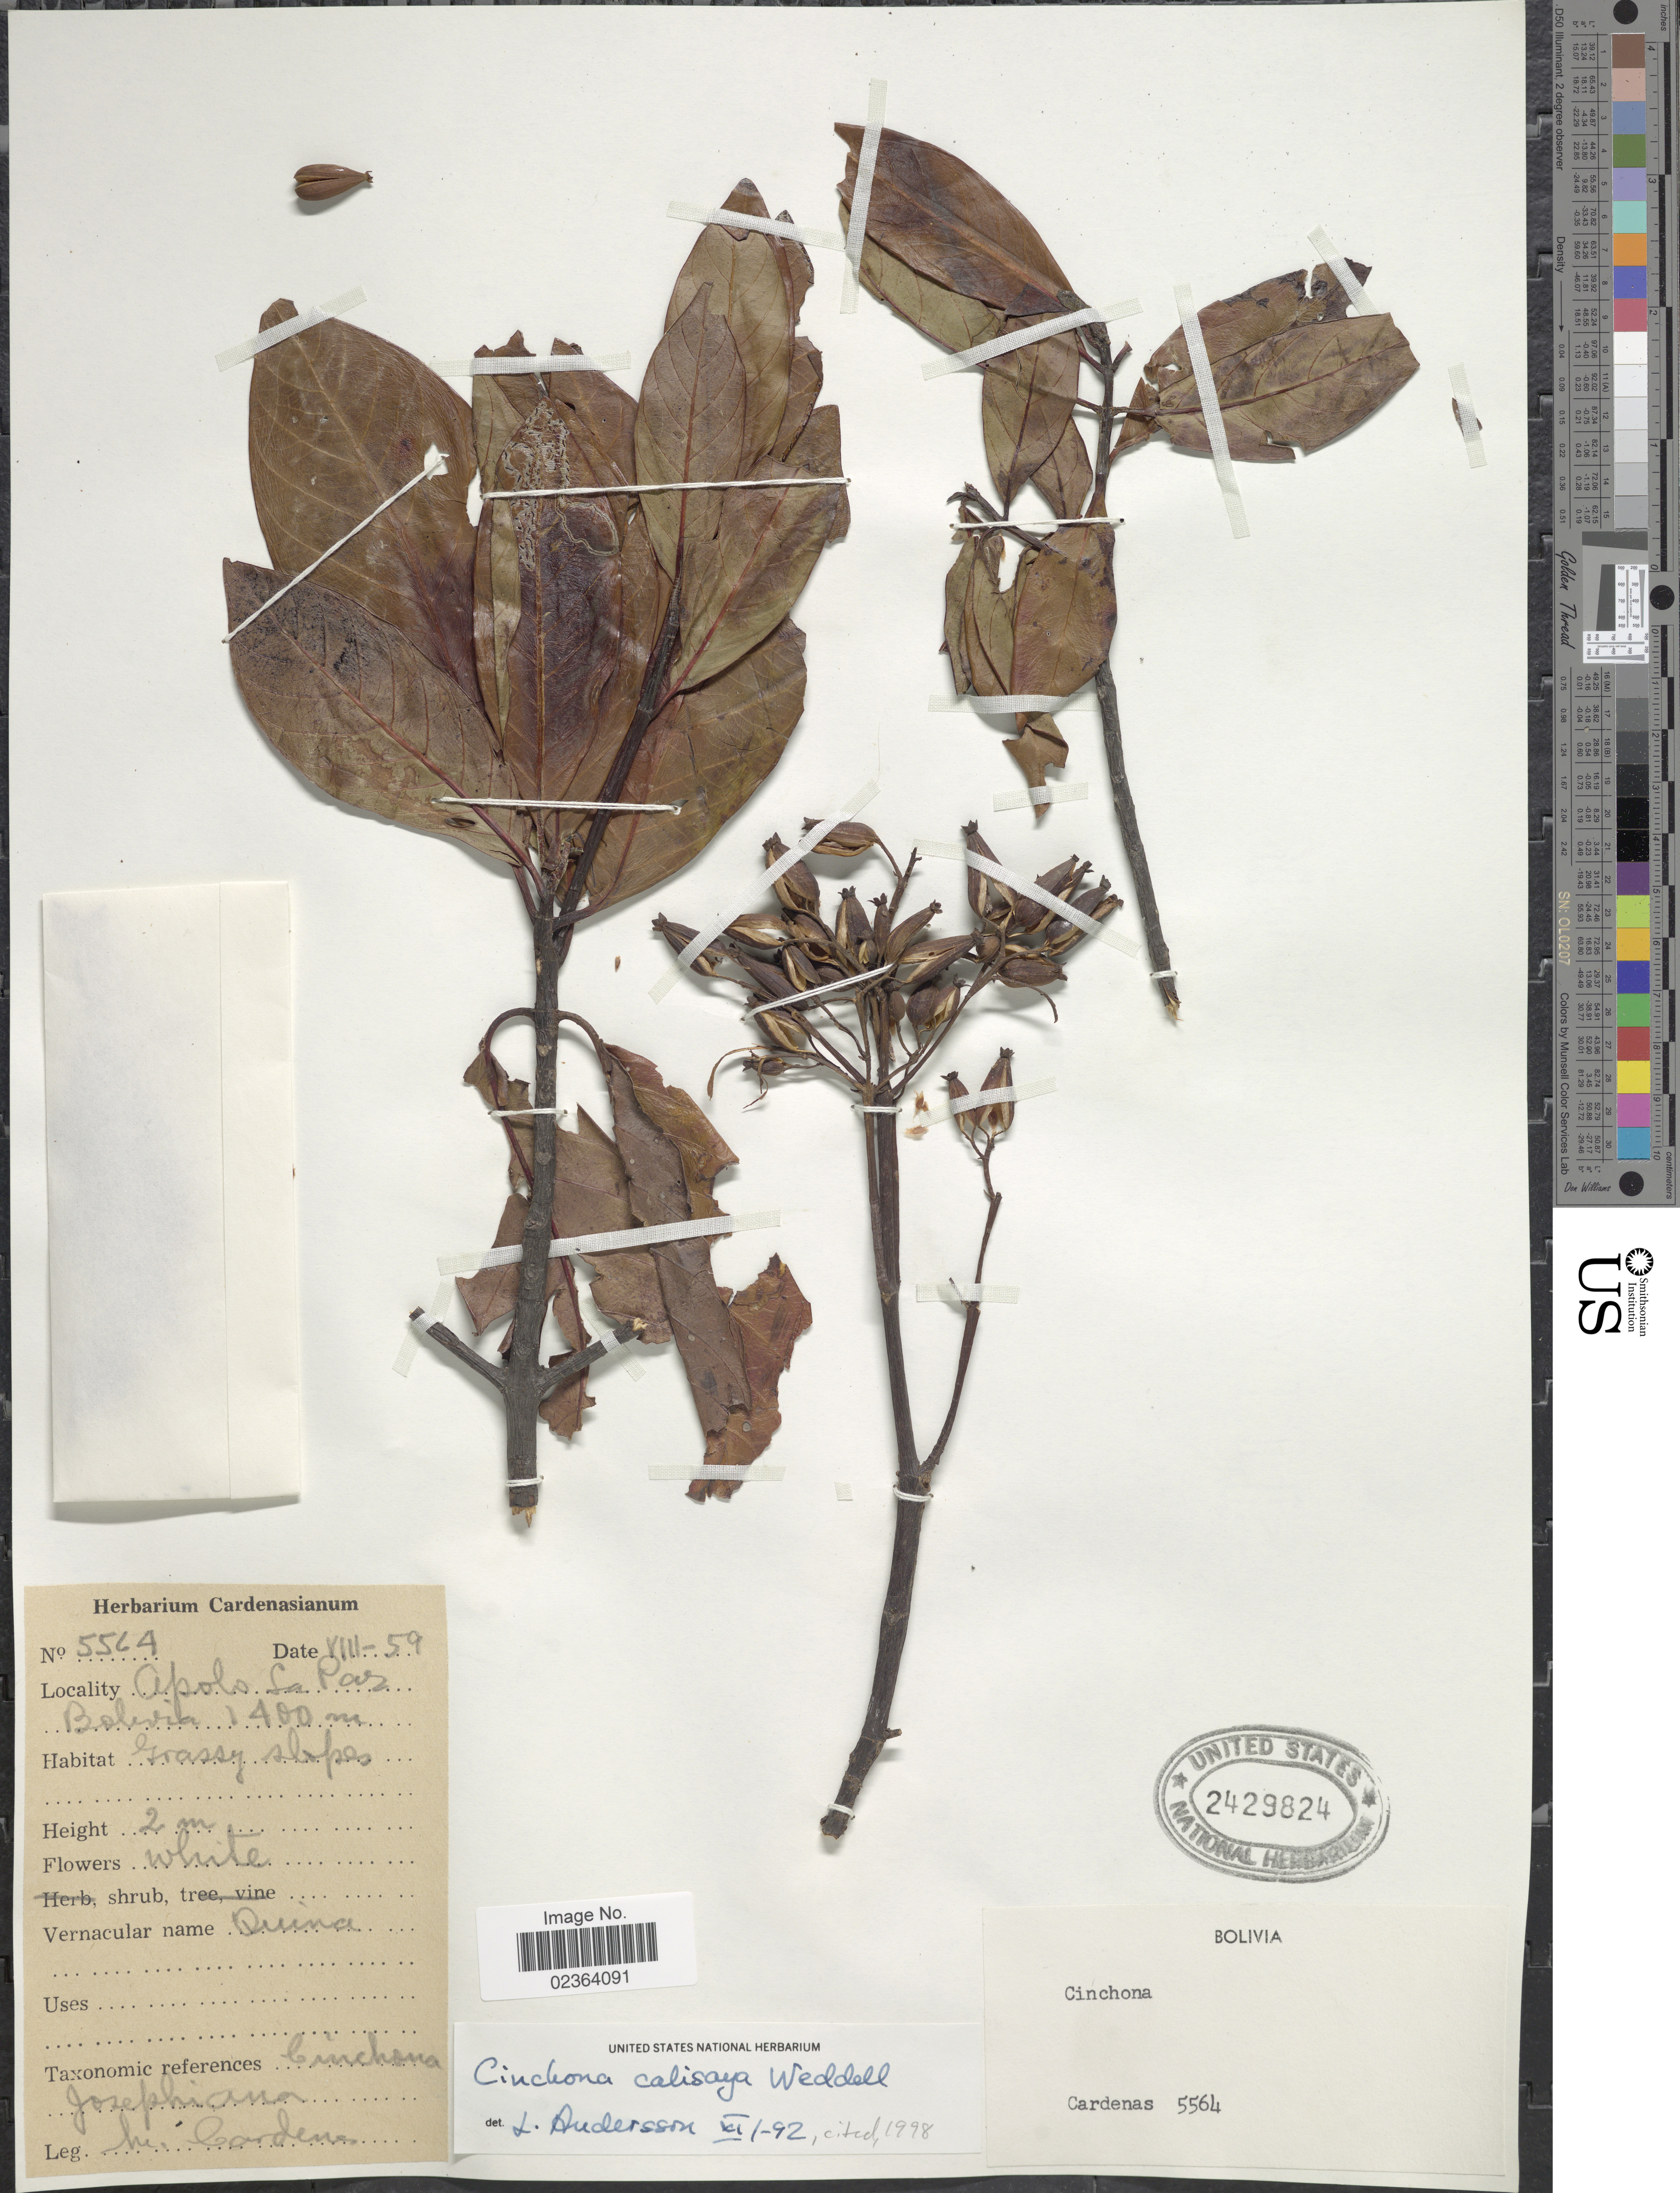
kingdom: Plantae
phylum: Tracheophyta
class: Magnoliopsida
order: Gentianales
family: Rubiaceae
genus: Cinchona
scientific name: Cinchona calisaya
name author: Wedd.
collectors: M. Cárdenas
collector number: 5564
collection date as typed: Transcribed d/m/y: /8/59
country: Bolivia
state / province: La Paz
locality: Apolo La Paz, Bolivia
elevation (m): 1400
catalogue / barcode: US 2429824